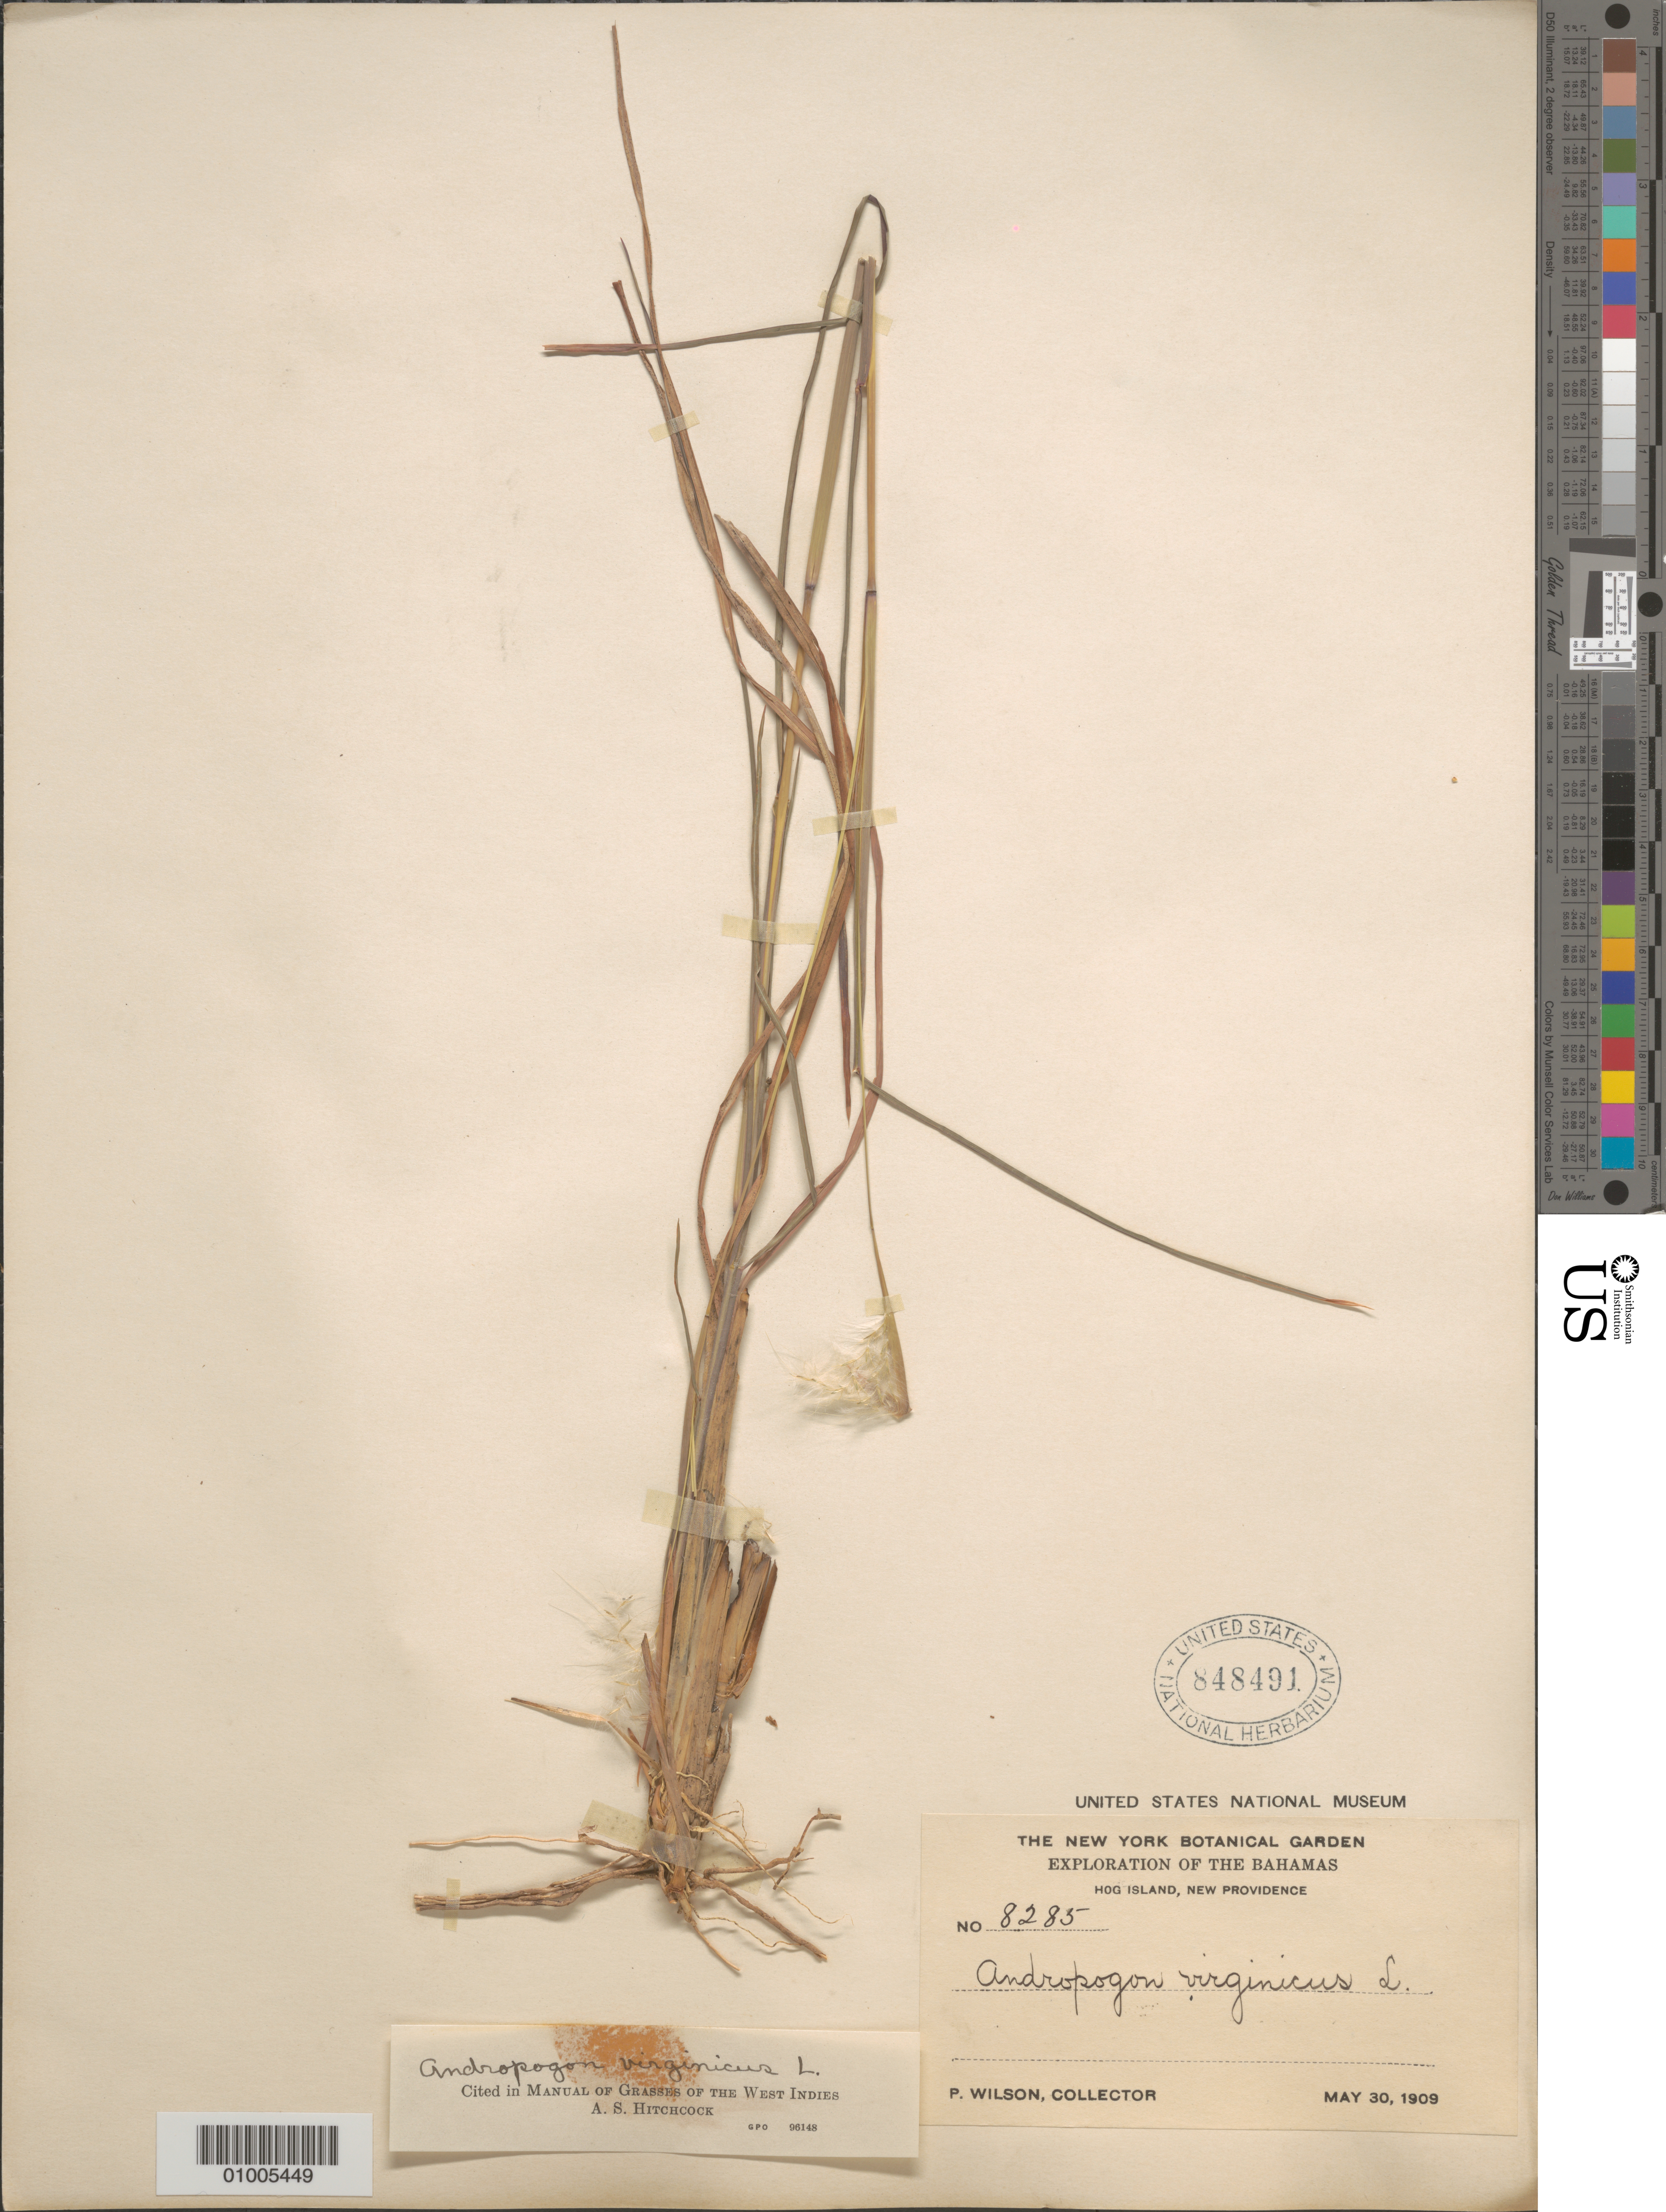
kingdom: Plantae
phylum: Tracheophyta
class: Liliopsida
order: Poales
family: Poaceae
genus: Andropogon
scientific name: Andropogon virginicus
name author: L.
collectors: P. Wilson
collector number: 8285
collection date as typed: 30 May 1909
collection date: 1909-05-30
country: Bahamas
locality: Hog Island, New Providence.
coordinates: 0 N, 0 E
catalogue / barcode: US 848491